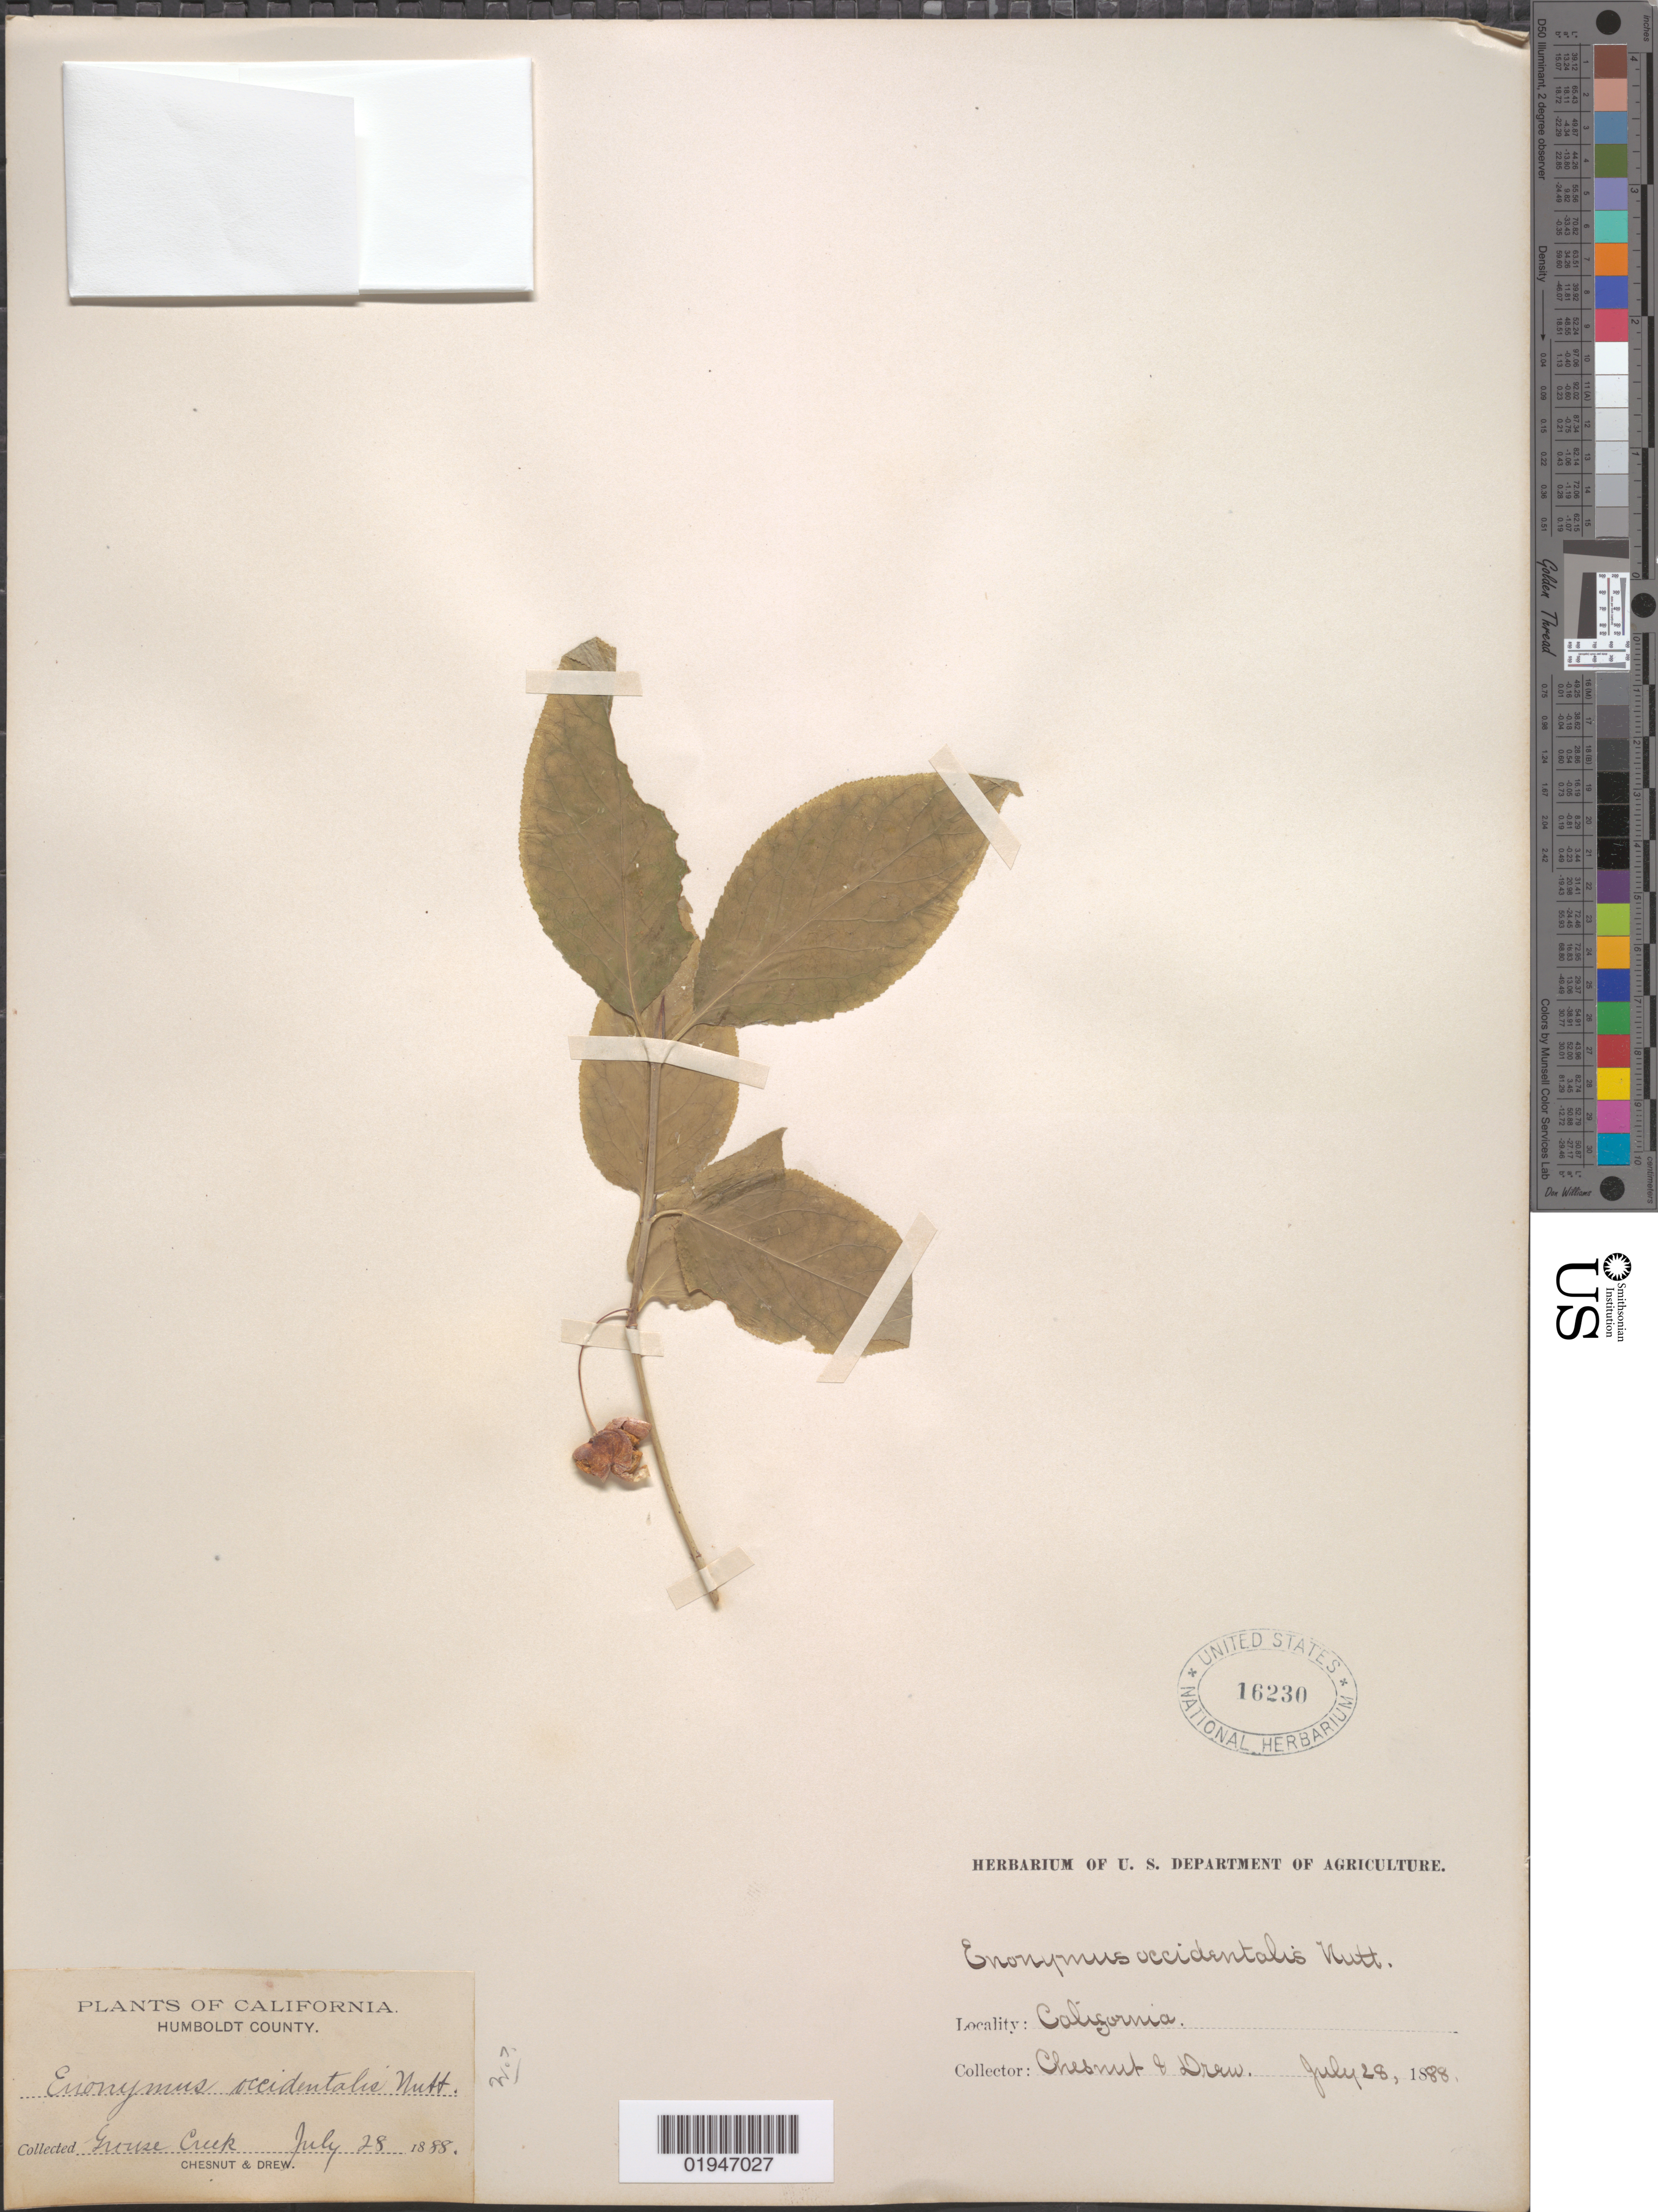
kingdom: Plantae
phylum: Tracheophyta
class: Magnoliopsida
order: Celastrales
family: Celastraceae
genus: Euonymus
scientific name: Euonymus occidentalis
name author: Nutt. ex Torr.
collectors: V. K. Chestnut & E. Drew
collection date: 1888-07-28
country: United States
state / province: California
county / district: Humboldt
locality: Grouse Creek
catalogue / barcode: US 16230